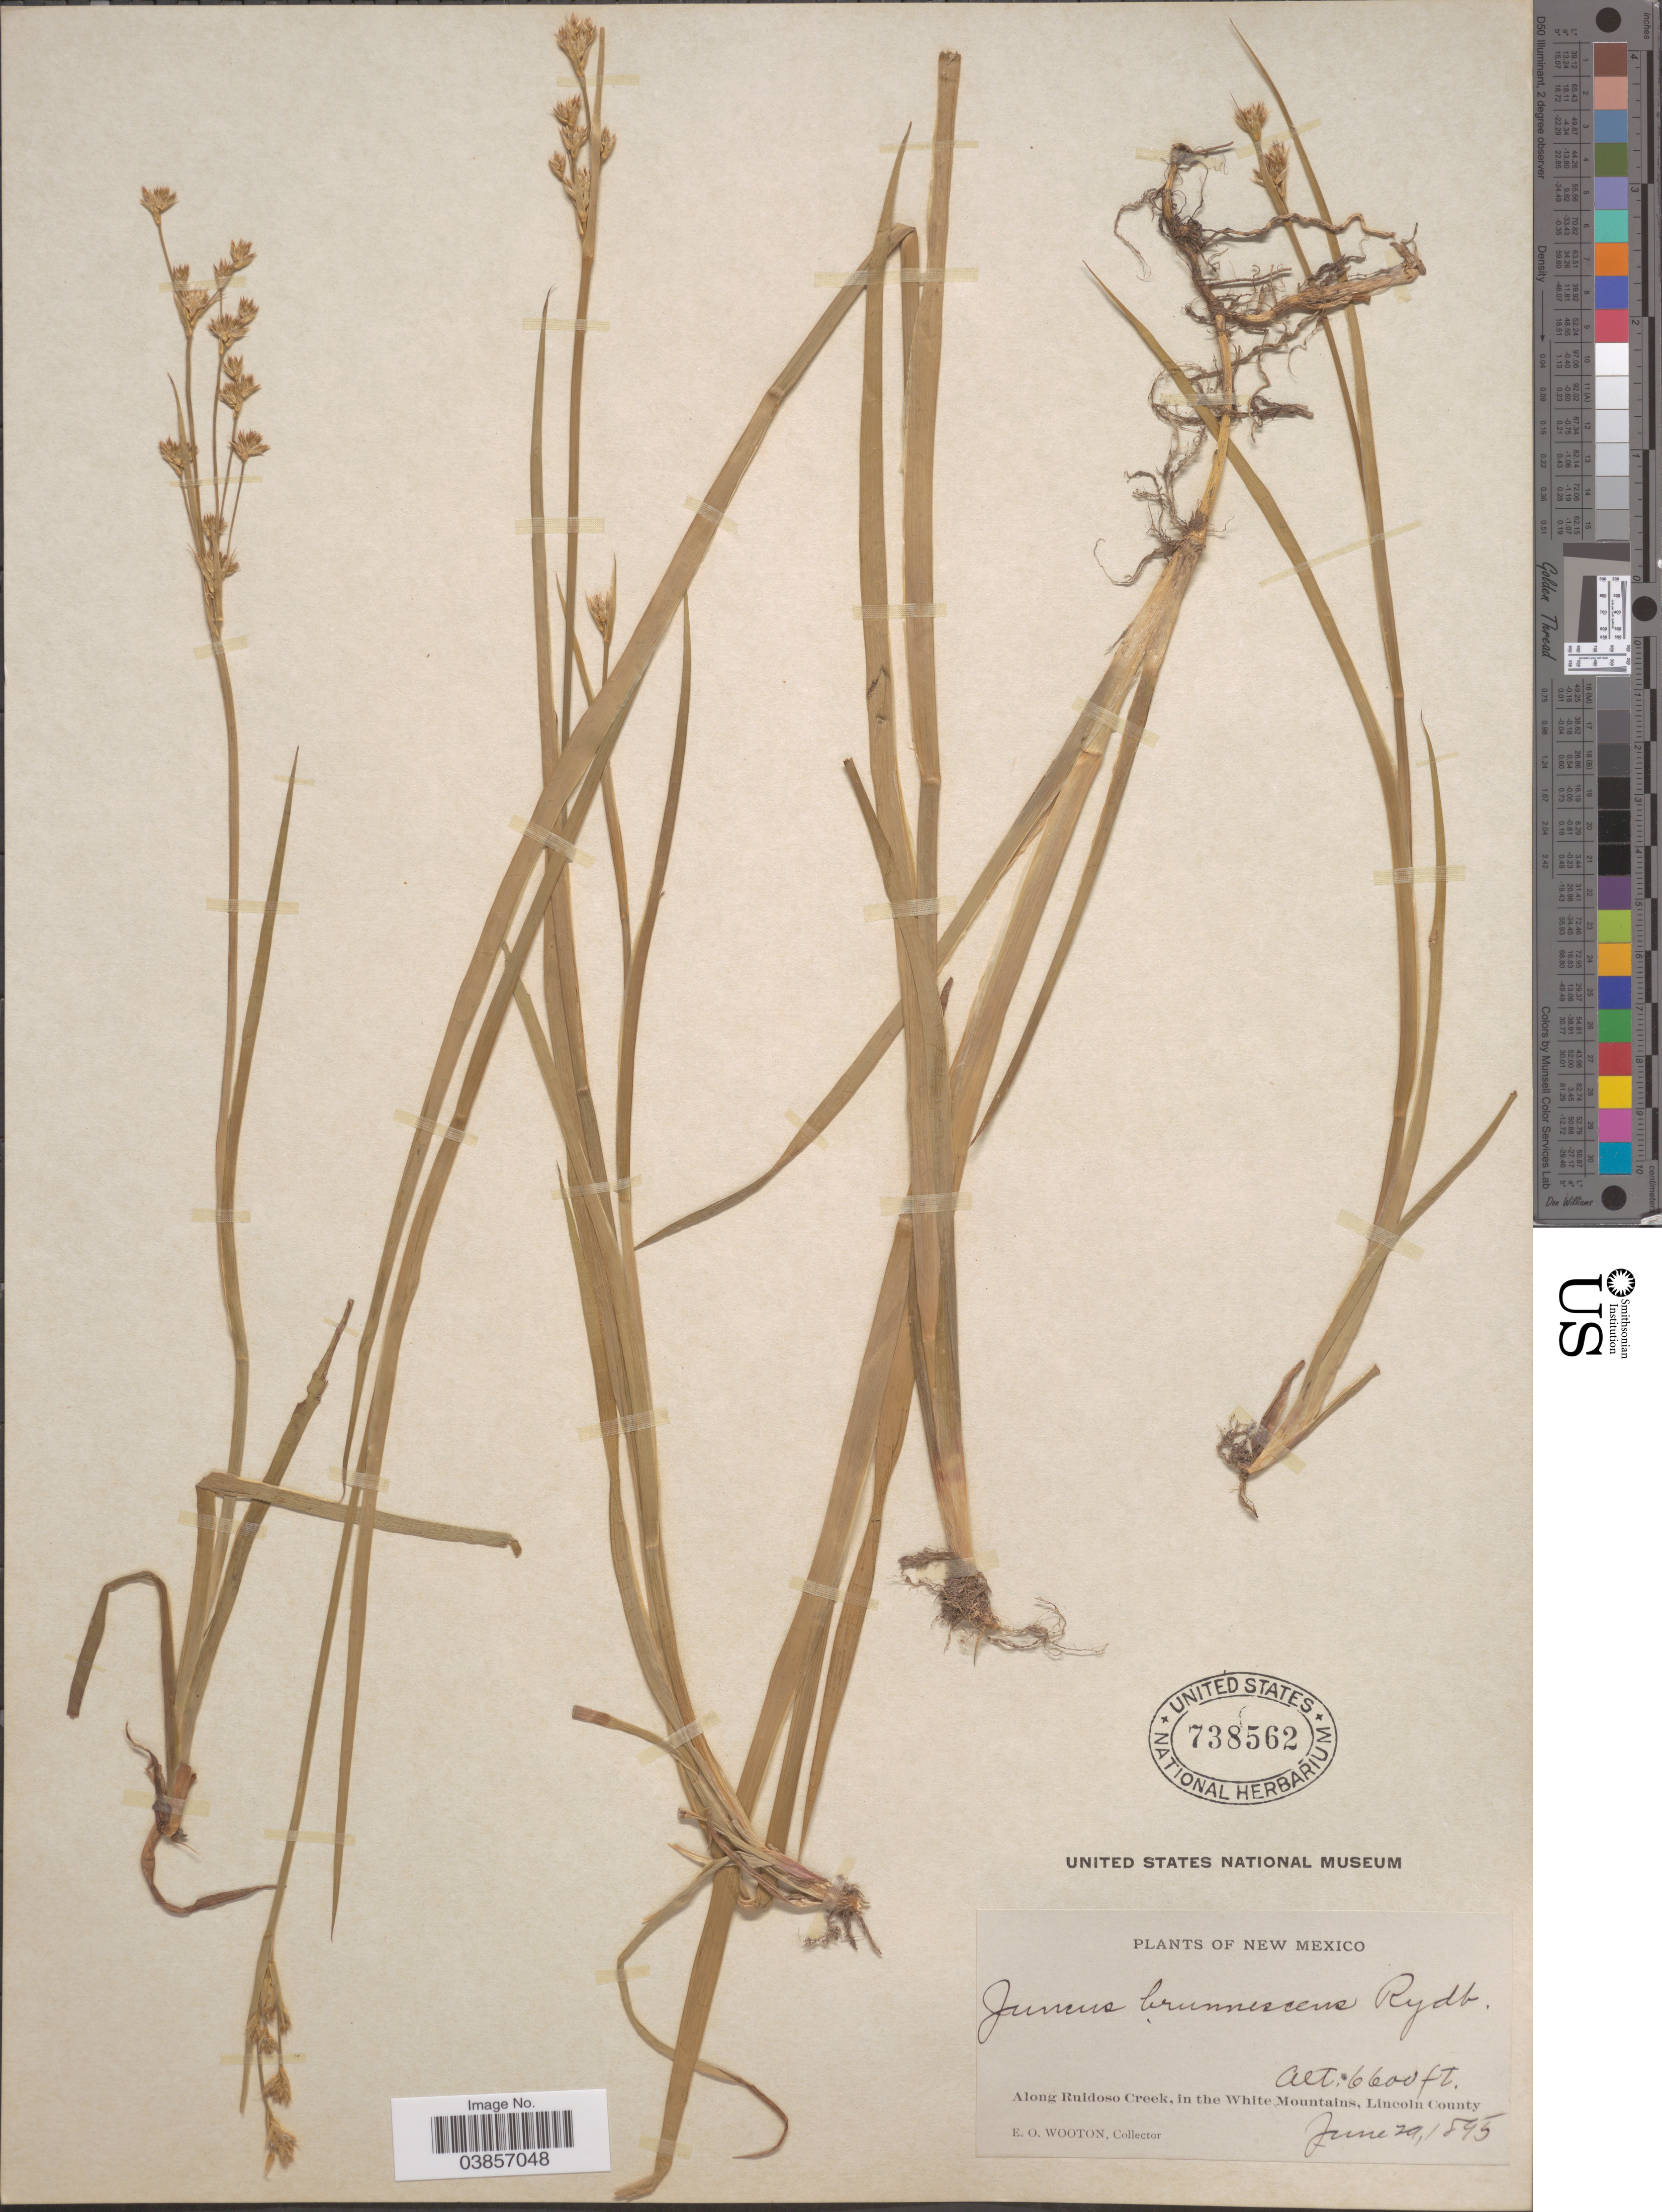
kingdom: Plantae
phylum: Tracheophyta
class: Liliopsida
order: Poales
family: Juncaceae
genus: Juncus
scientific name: Juncus saximontanus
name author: A. Nelson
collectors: E. O. Wooton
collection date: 1895-06-29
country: United States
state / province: New Mexico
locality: Along Ruidoso Creek, in the White Mountains, Lincoln County.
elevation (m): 2012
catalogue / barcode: US 738562